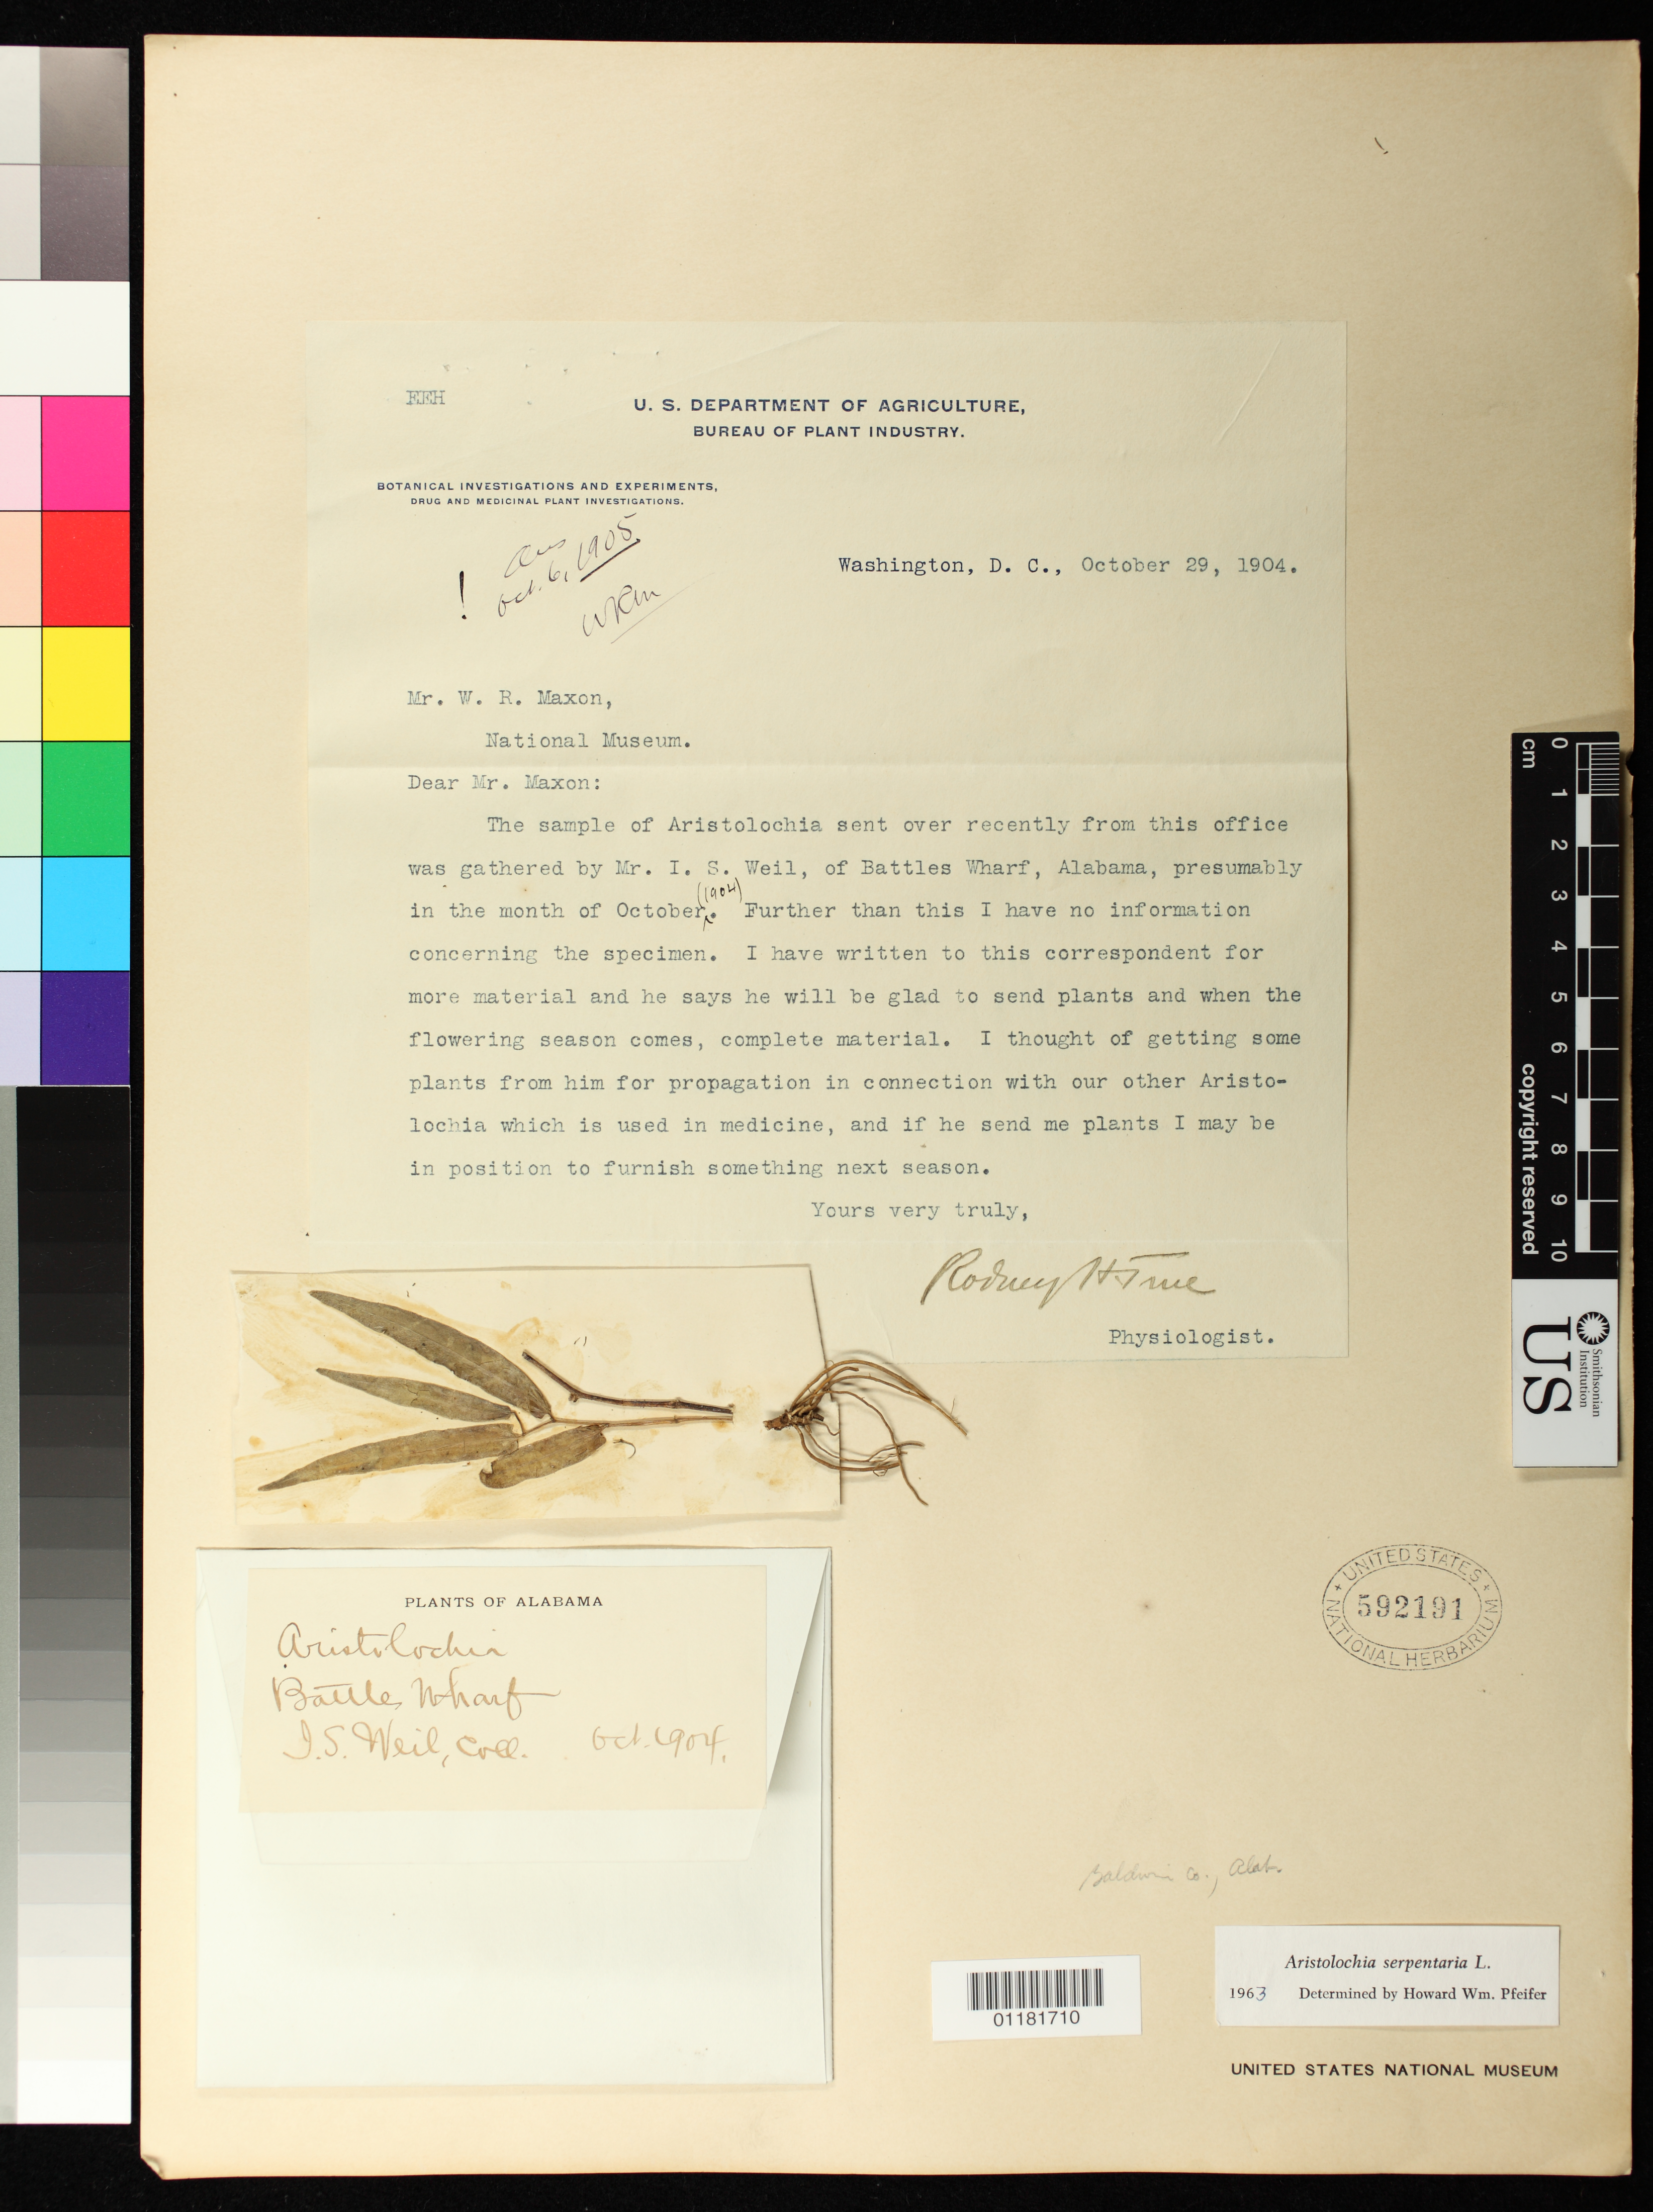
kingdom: Plantae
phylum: Tracheophyta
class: Magnoliopsida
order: Piperales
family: Aristolochiaceae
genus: Aristolochia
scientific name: Aristolochia serpentaria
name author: L.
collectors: I. S. Weil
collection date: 1904-10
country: United States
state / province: Alabama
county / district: Baldwin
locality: Battles Wharf, Baldwin County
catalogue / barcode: US 592191